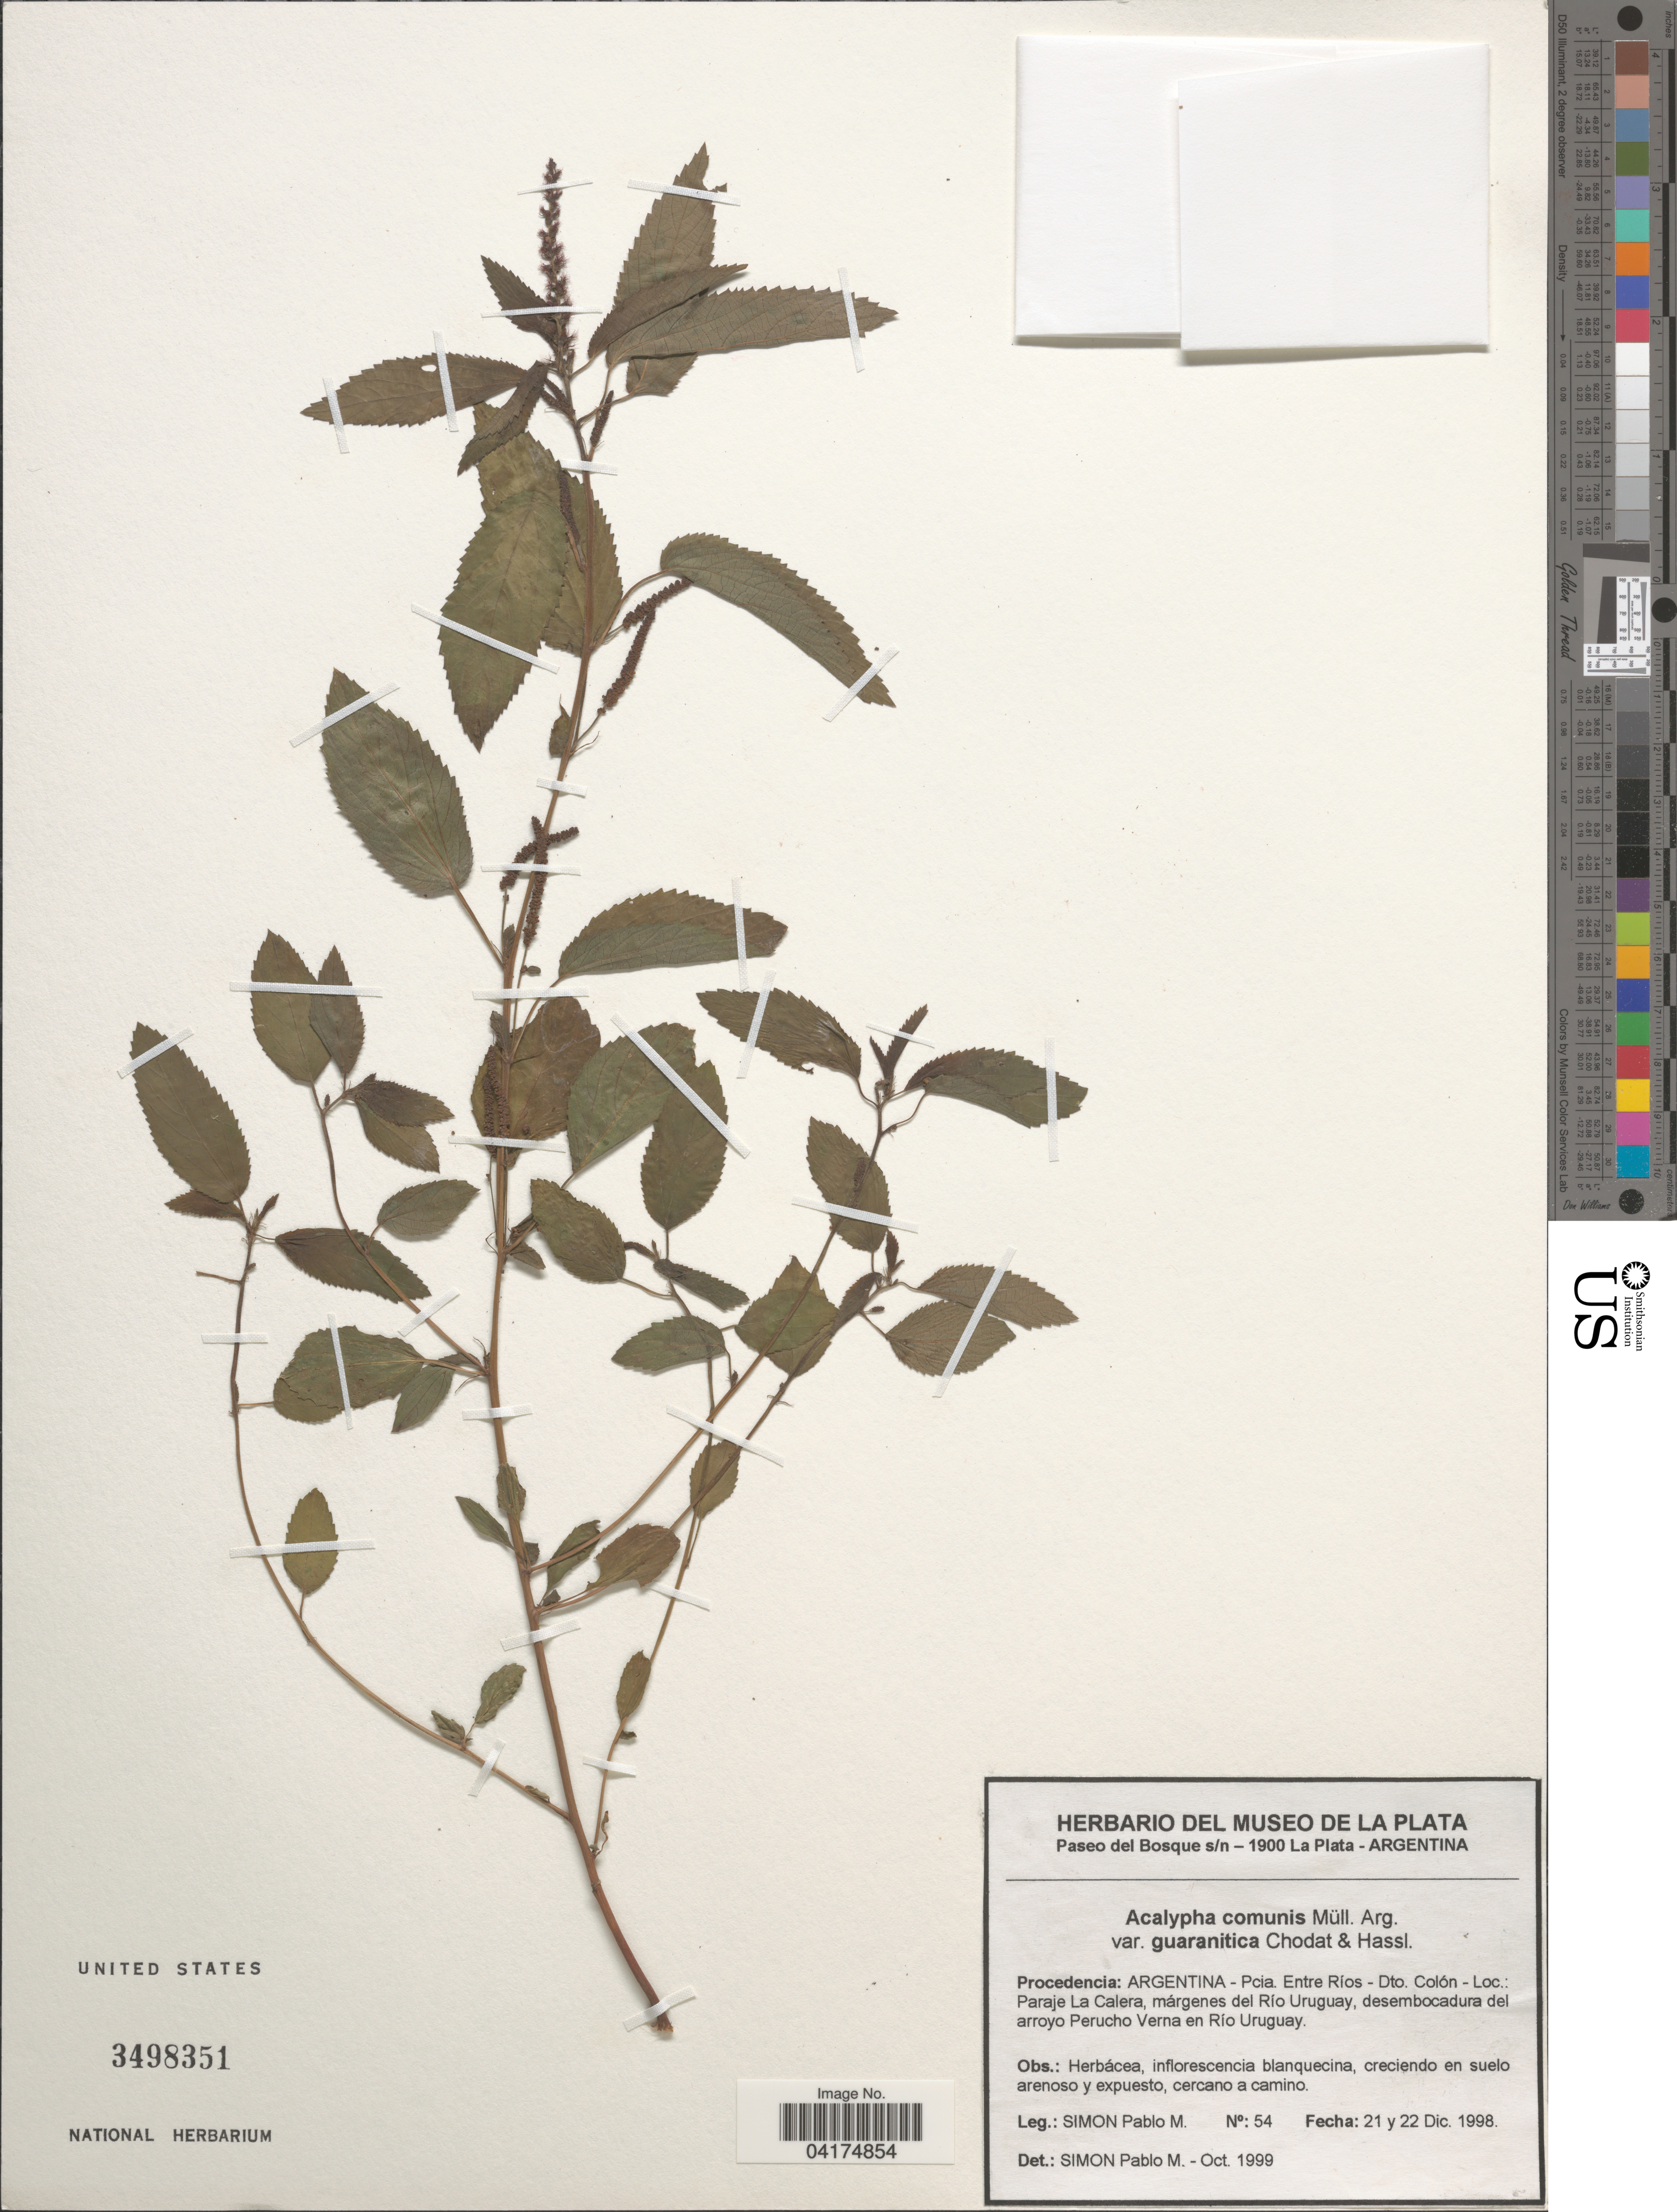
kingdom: Plantae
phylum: Tracheophyta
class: Magnoliopsida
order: Malpighiales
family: Euphorbiaceae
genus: Acalypha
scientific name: Acalypha communis var. guaranitica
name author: Chodat & Hassl.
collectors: S. Pablo M.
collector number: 54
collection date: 1998-12-21/1998-12-22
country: Argentina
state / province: Entre Rios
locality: Dto. Colón. Paraje La Calera, márgenes del Rio Uruguay, desembocadura del arroyo Perucho Verna en Río Uruguay.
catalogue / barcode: US 3498351